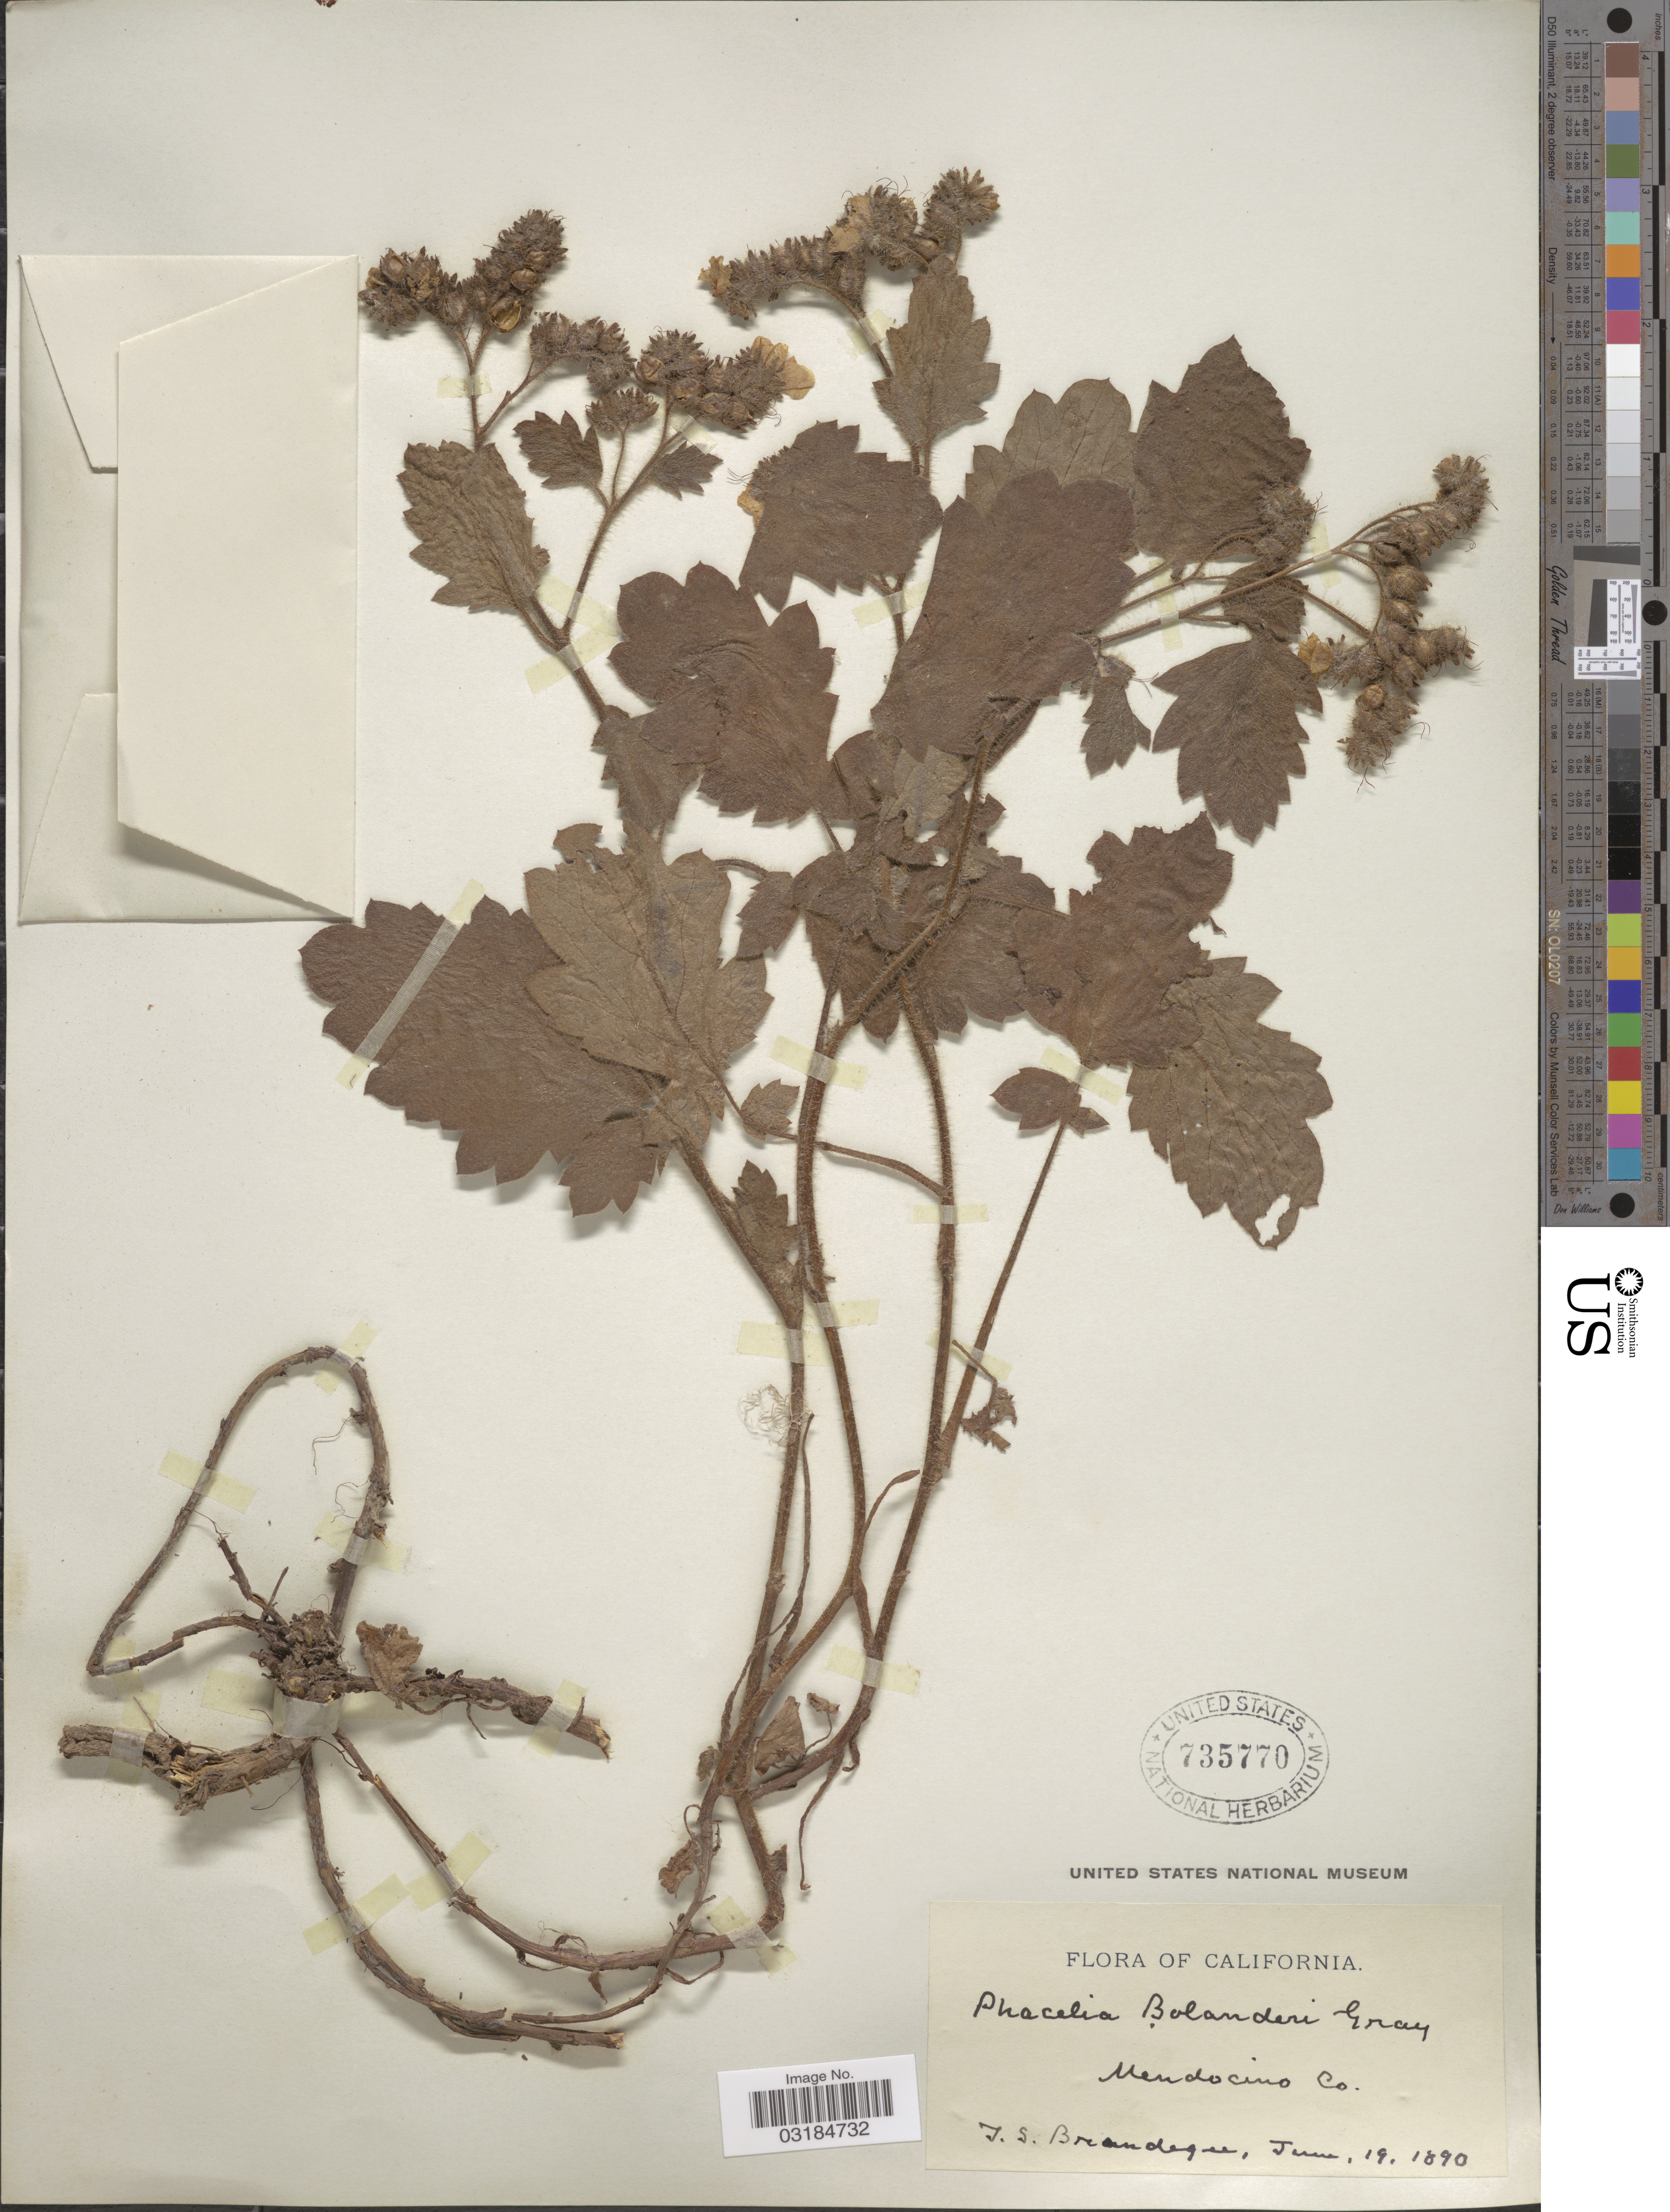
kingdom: Plantae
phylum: Tracheophyta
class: Magnoliopsida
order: Boraginales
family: Hydrophyllaceae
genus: Phacelia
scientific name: Phacelia bolanderi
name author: A. Gray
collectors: T. S. Brandegee (herbarium)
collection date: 1890-06-19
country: United States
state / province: California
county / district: Mendocino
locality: Mendocino Co.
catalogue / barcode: US 735770